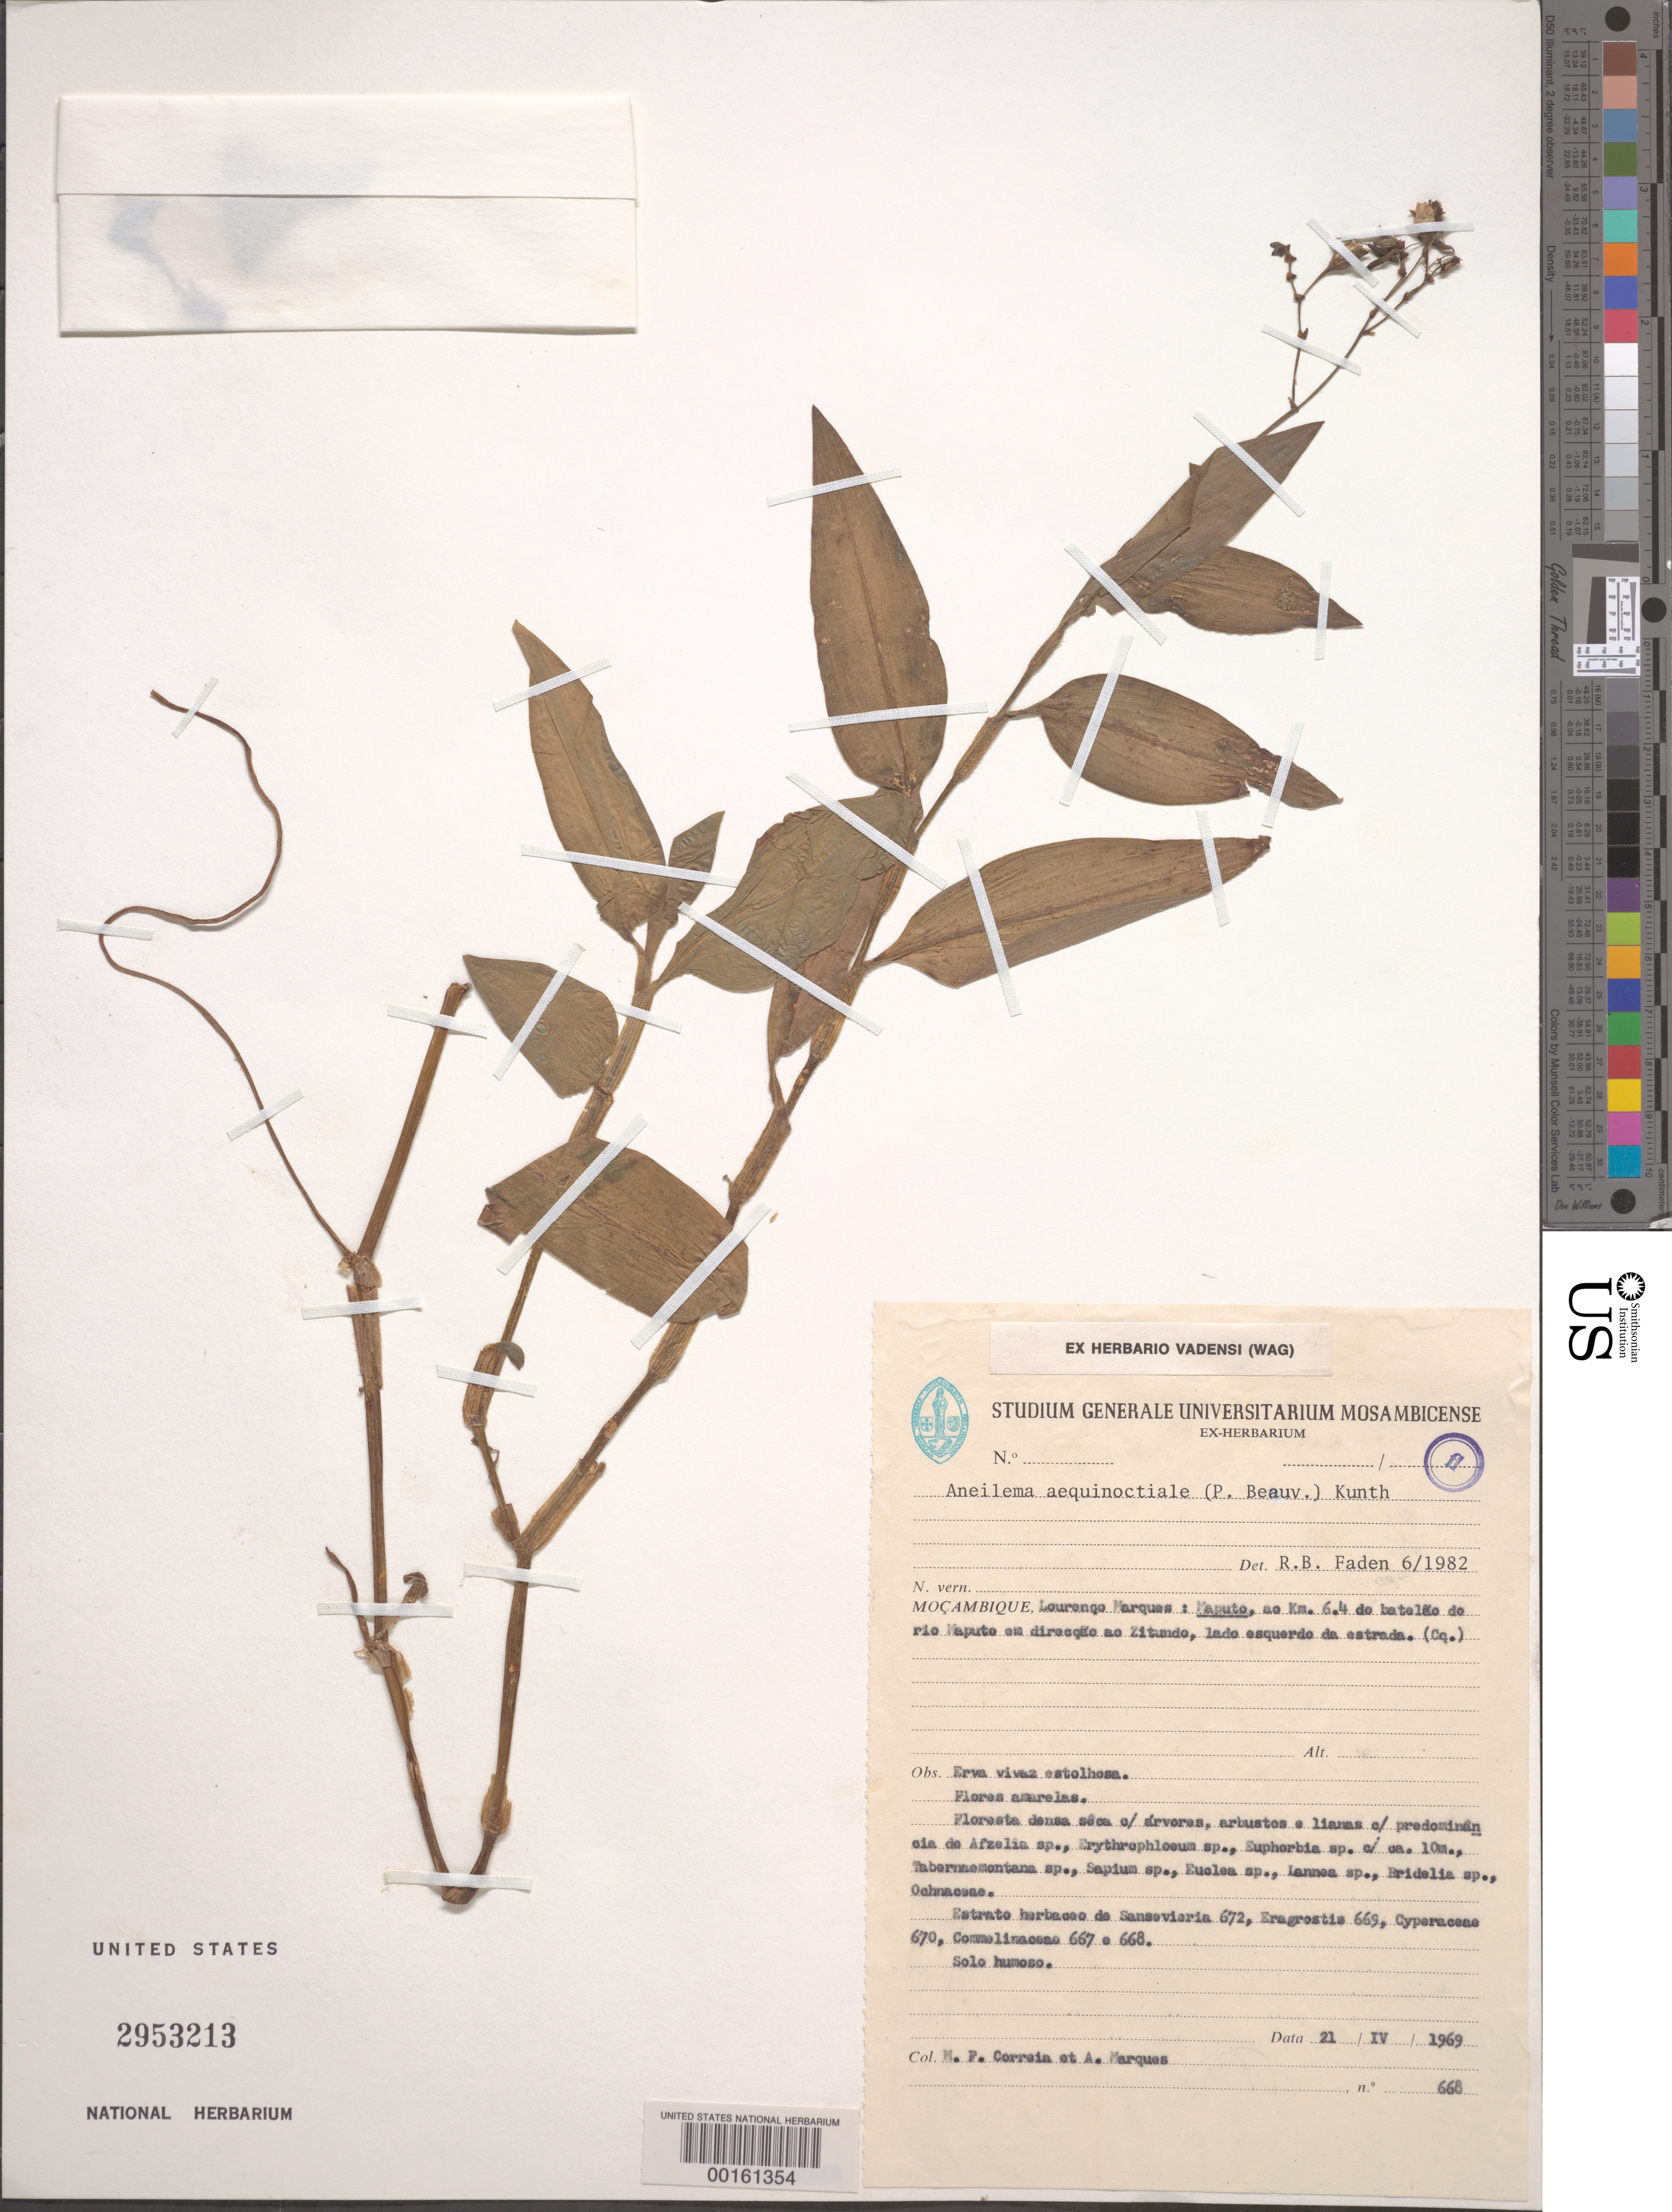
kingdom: Plantae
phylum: Tracheophyta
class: Liliopsida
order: Commelinales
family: Commelinaceae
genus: Aneilema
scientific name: Aneilema aequinoctiale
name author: (P. Beauv.) Loudon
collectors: M. Correia & A. Marques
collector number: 668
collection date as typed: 21 Apr 1969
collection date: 1969-04-21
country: Mozambique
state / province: Maputo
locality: Maputo; Lourenço Marques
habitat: Roadside; moist soil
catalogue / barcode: US 2953213